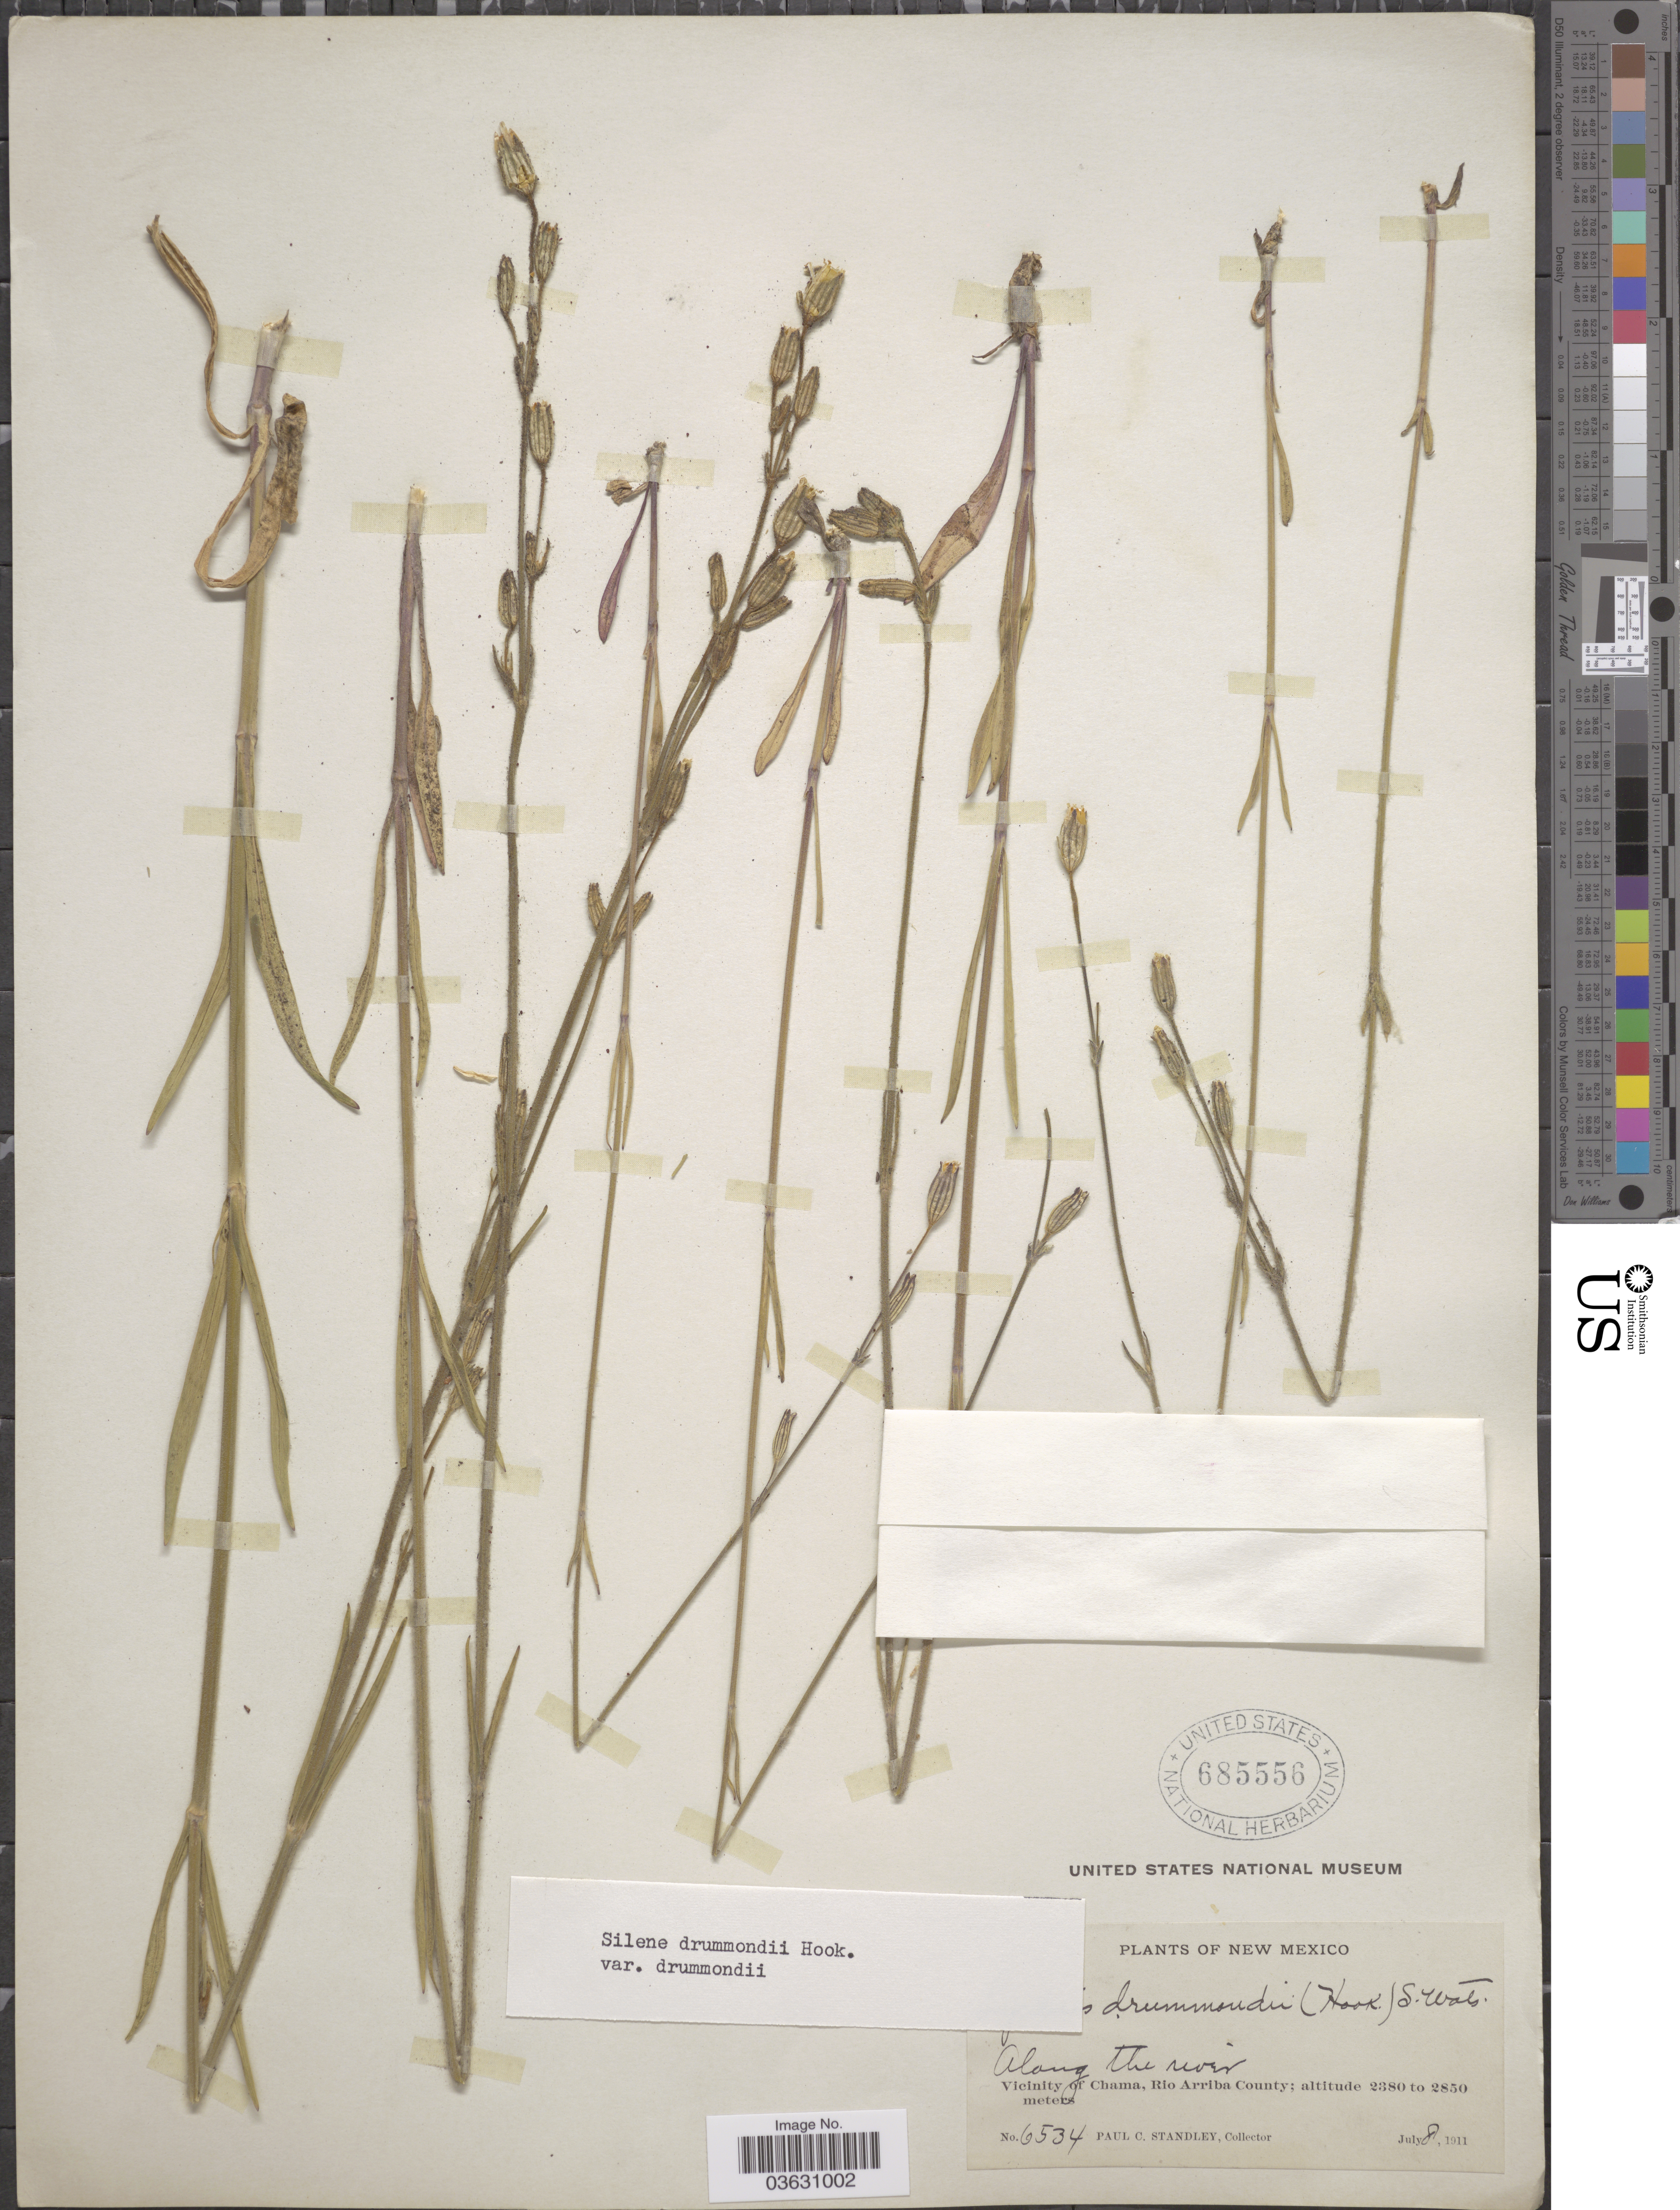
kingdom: Plantae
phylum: Tracheophyta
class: Magnoliopsida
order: Caryophyllales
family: Caryophyllaceae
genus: Silene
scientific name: Silene drummondii var. drummondii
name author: Hook.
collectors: P. C. Standley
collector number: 6534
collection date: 1911-07-08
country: United States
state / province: New Mexico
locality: Along the river. Vicinity of Chama, Rio Arriba County.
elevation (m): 2380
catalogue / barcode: US 685556